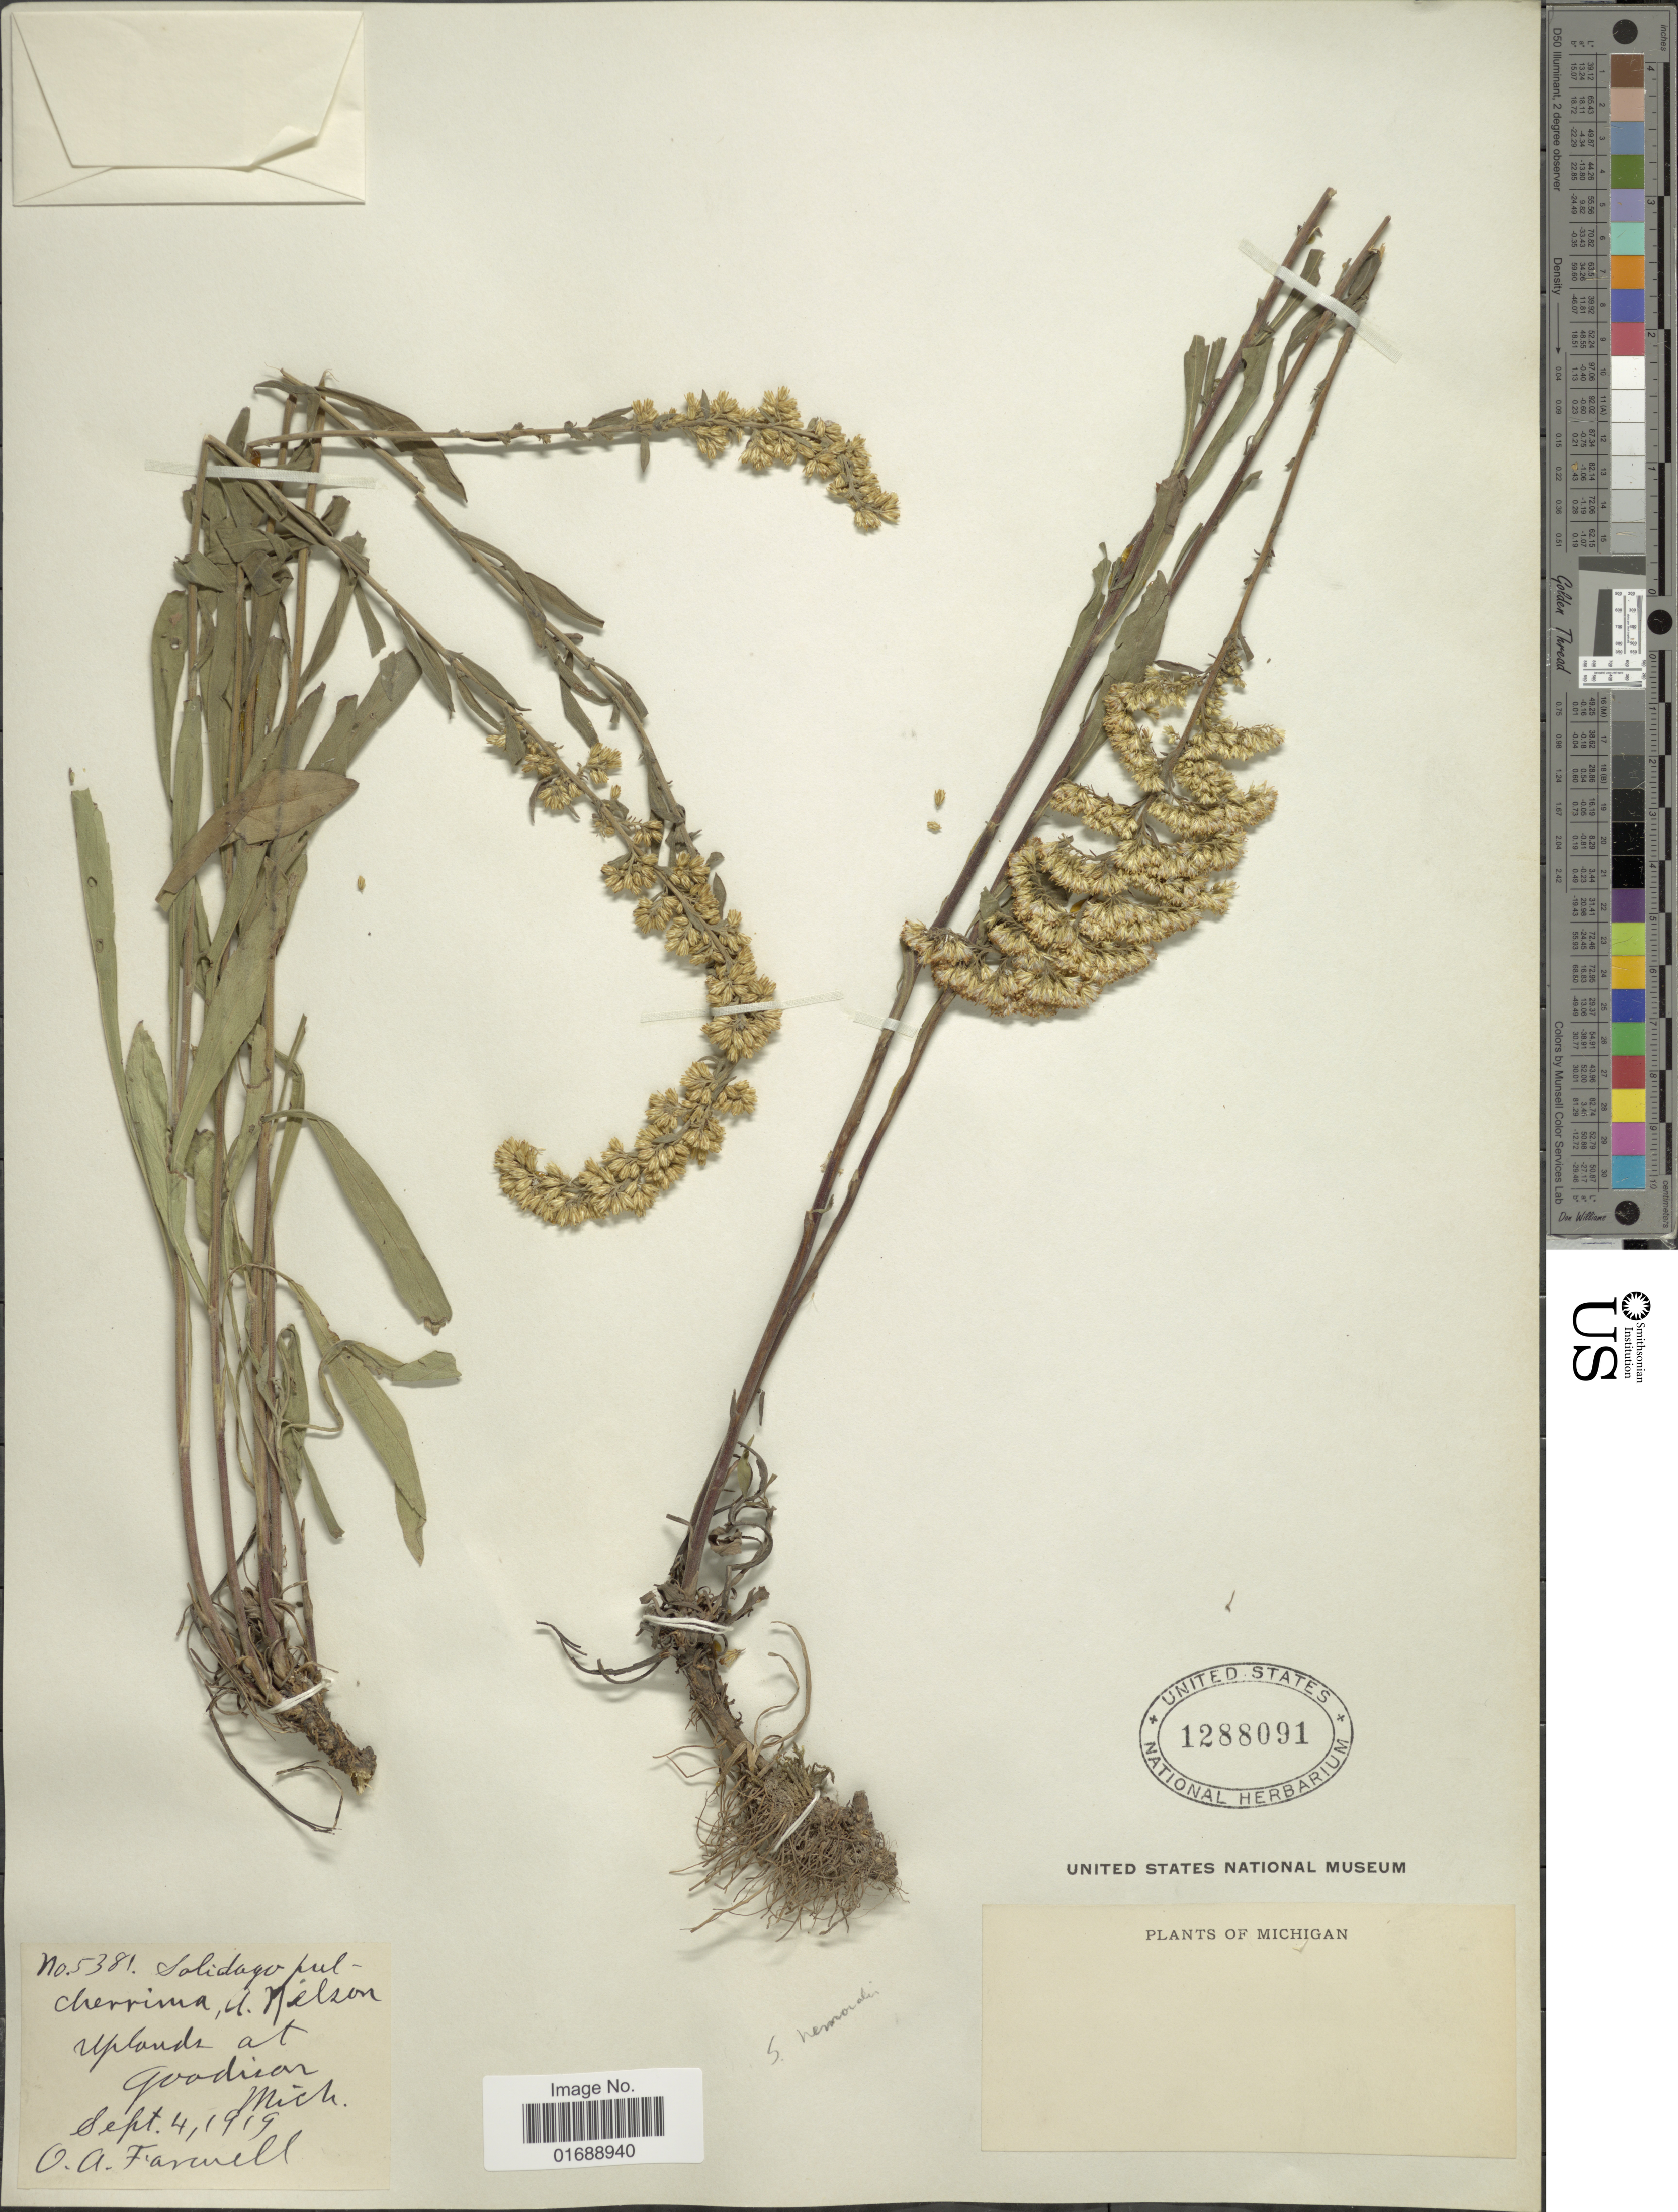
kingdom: Plantae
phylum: Tracheophyta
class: Magnoliopsida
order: Asterales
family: Asteraceae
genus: Solidago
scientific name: Solidago nemoralis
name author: Aiton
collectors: O. Farwell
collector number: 5381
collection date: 1919-09-04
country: United States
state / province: Michigan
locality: Uplands at Goodiar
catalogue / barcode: US 1288091